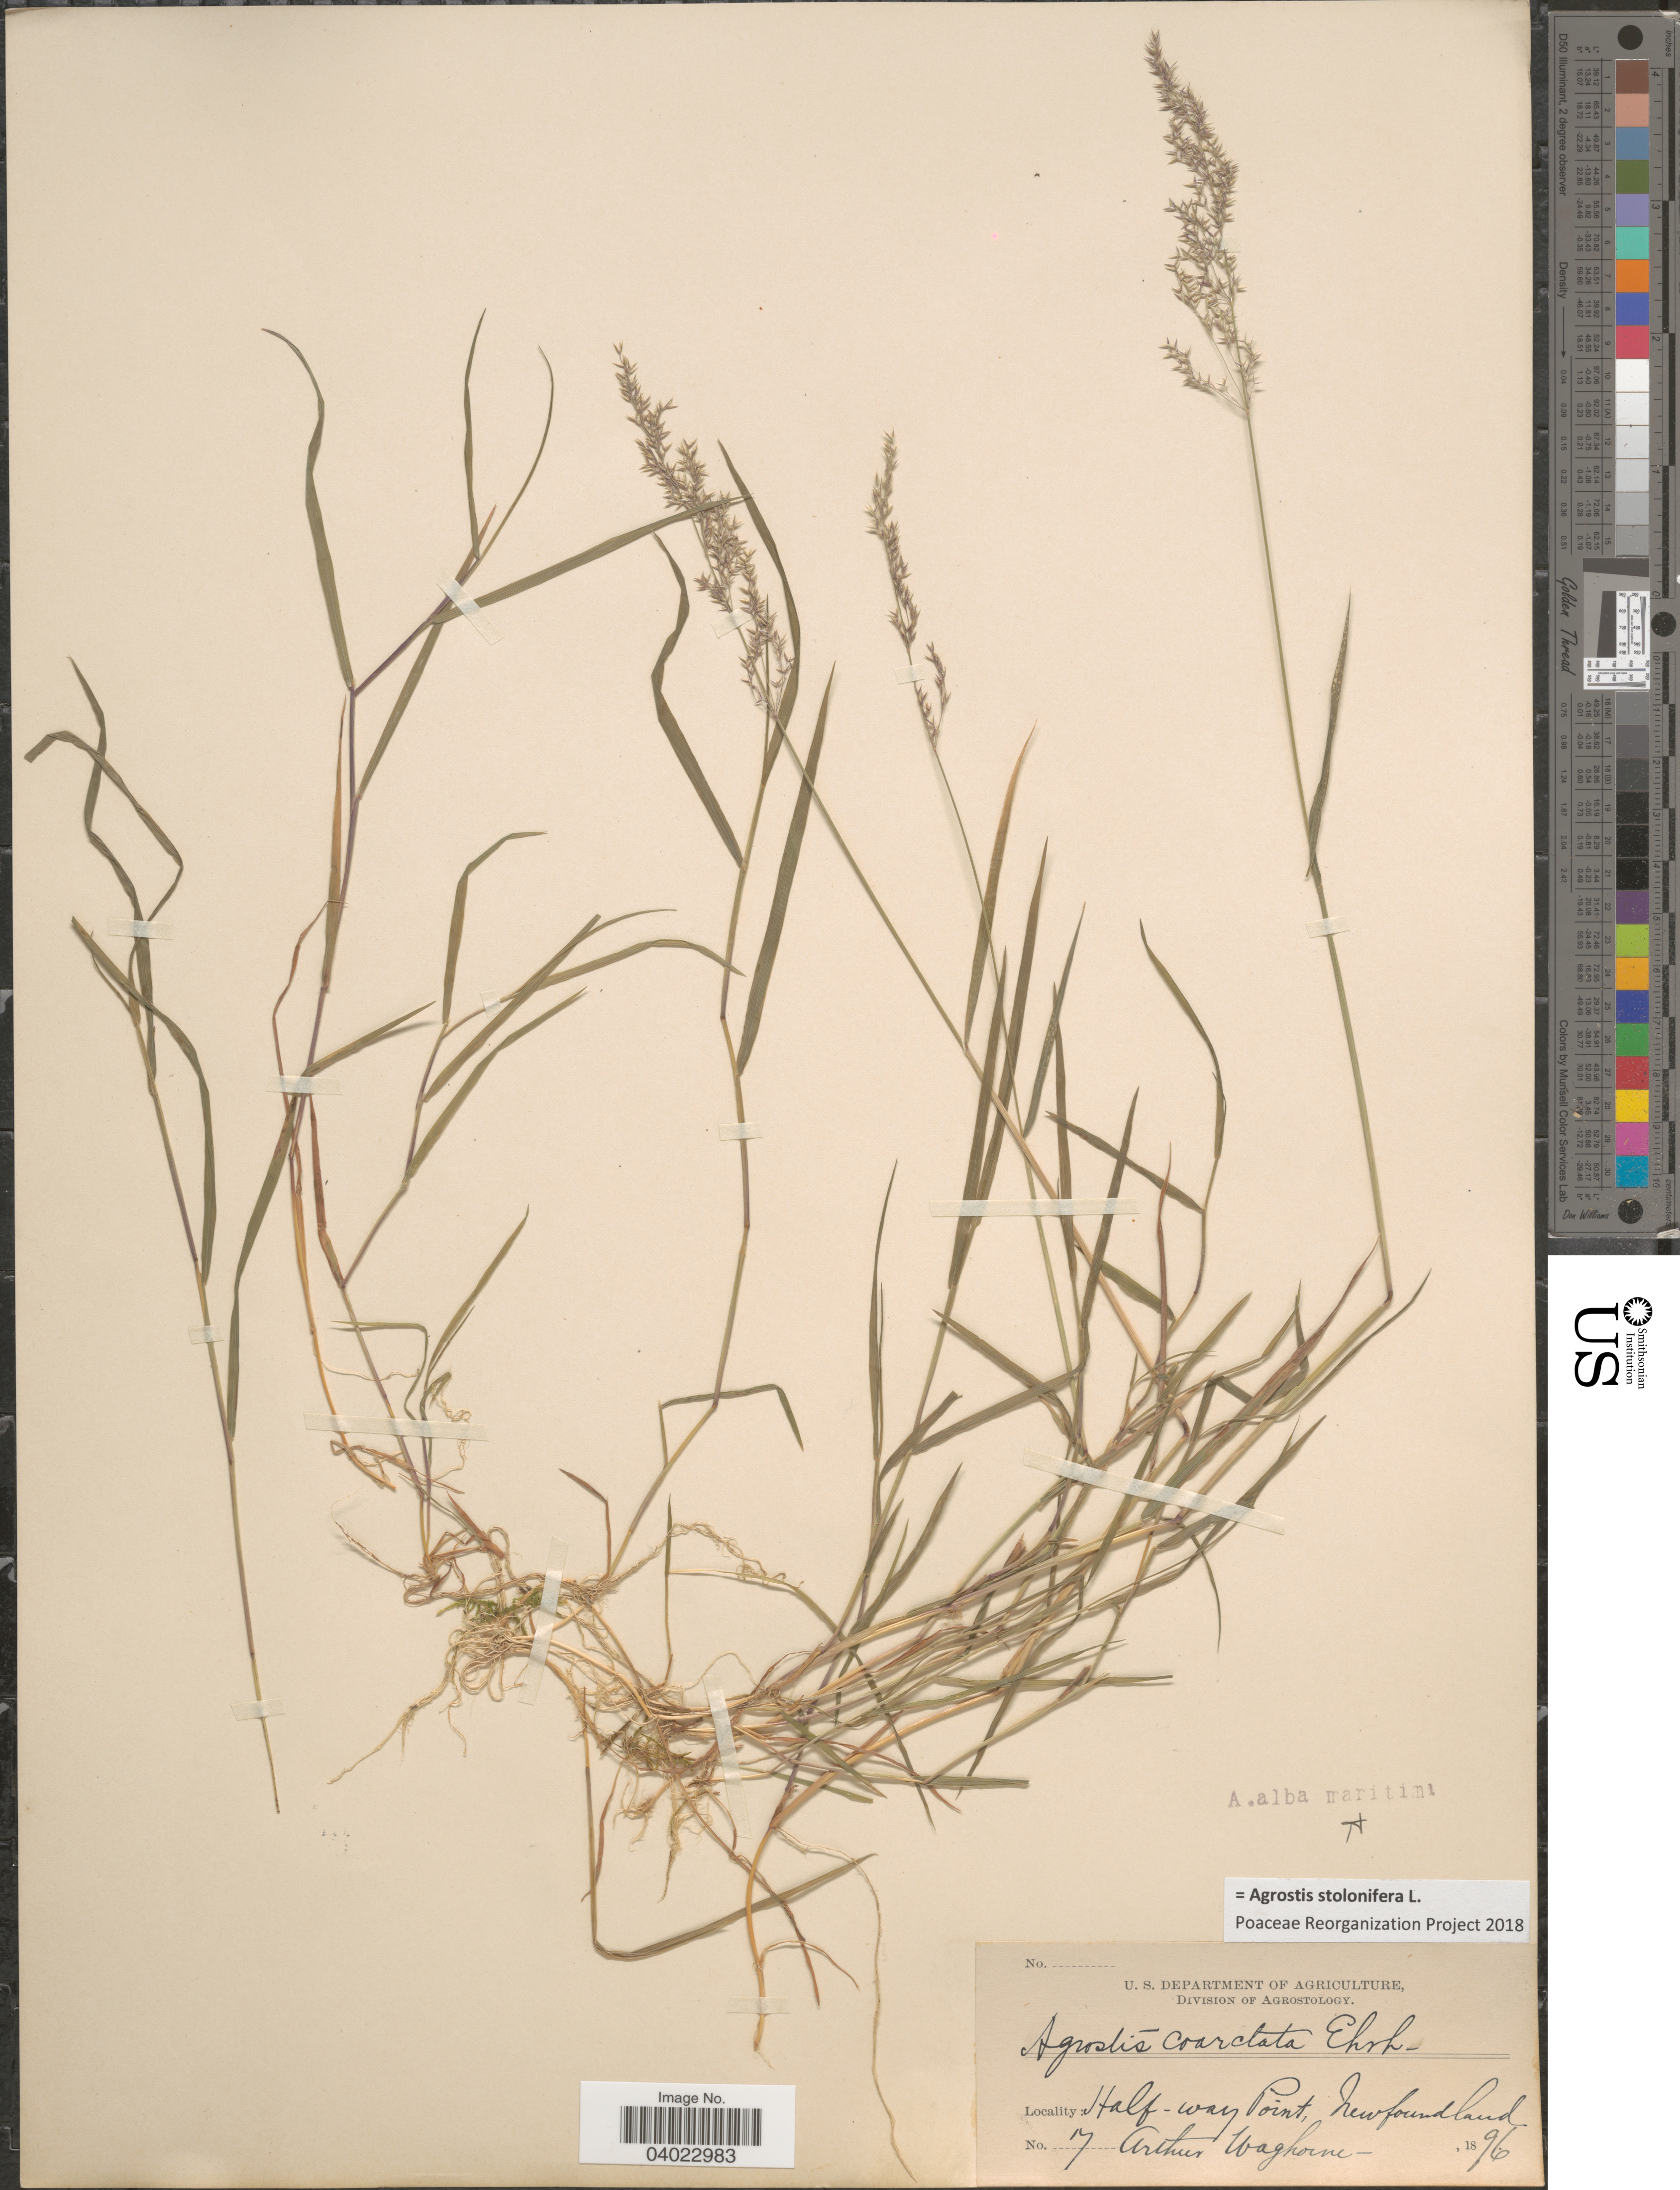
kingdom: Plantae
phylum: Tracheophyta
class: Liliopsida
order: Poales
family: Poaceae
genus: Agrostis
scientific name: Agrostis stolonifera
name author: L.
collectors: A. Waghorne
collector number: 17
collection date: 1896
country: Canada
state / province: Newfoundland and Labrador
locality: Half-way Point.